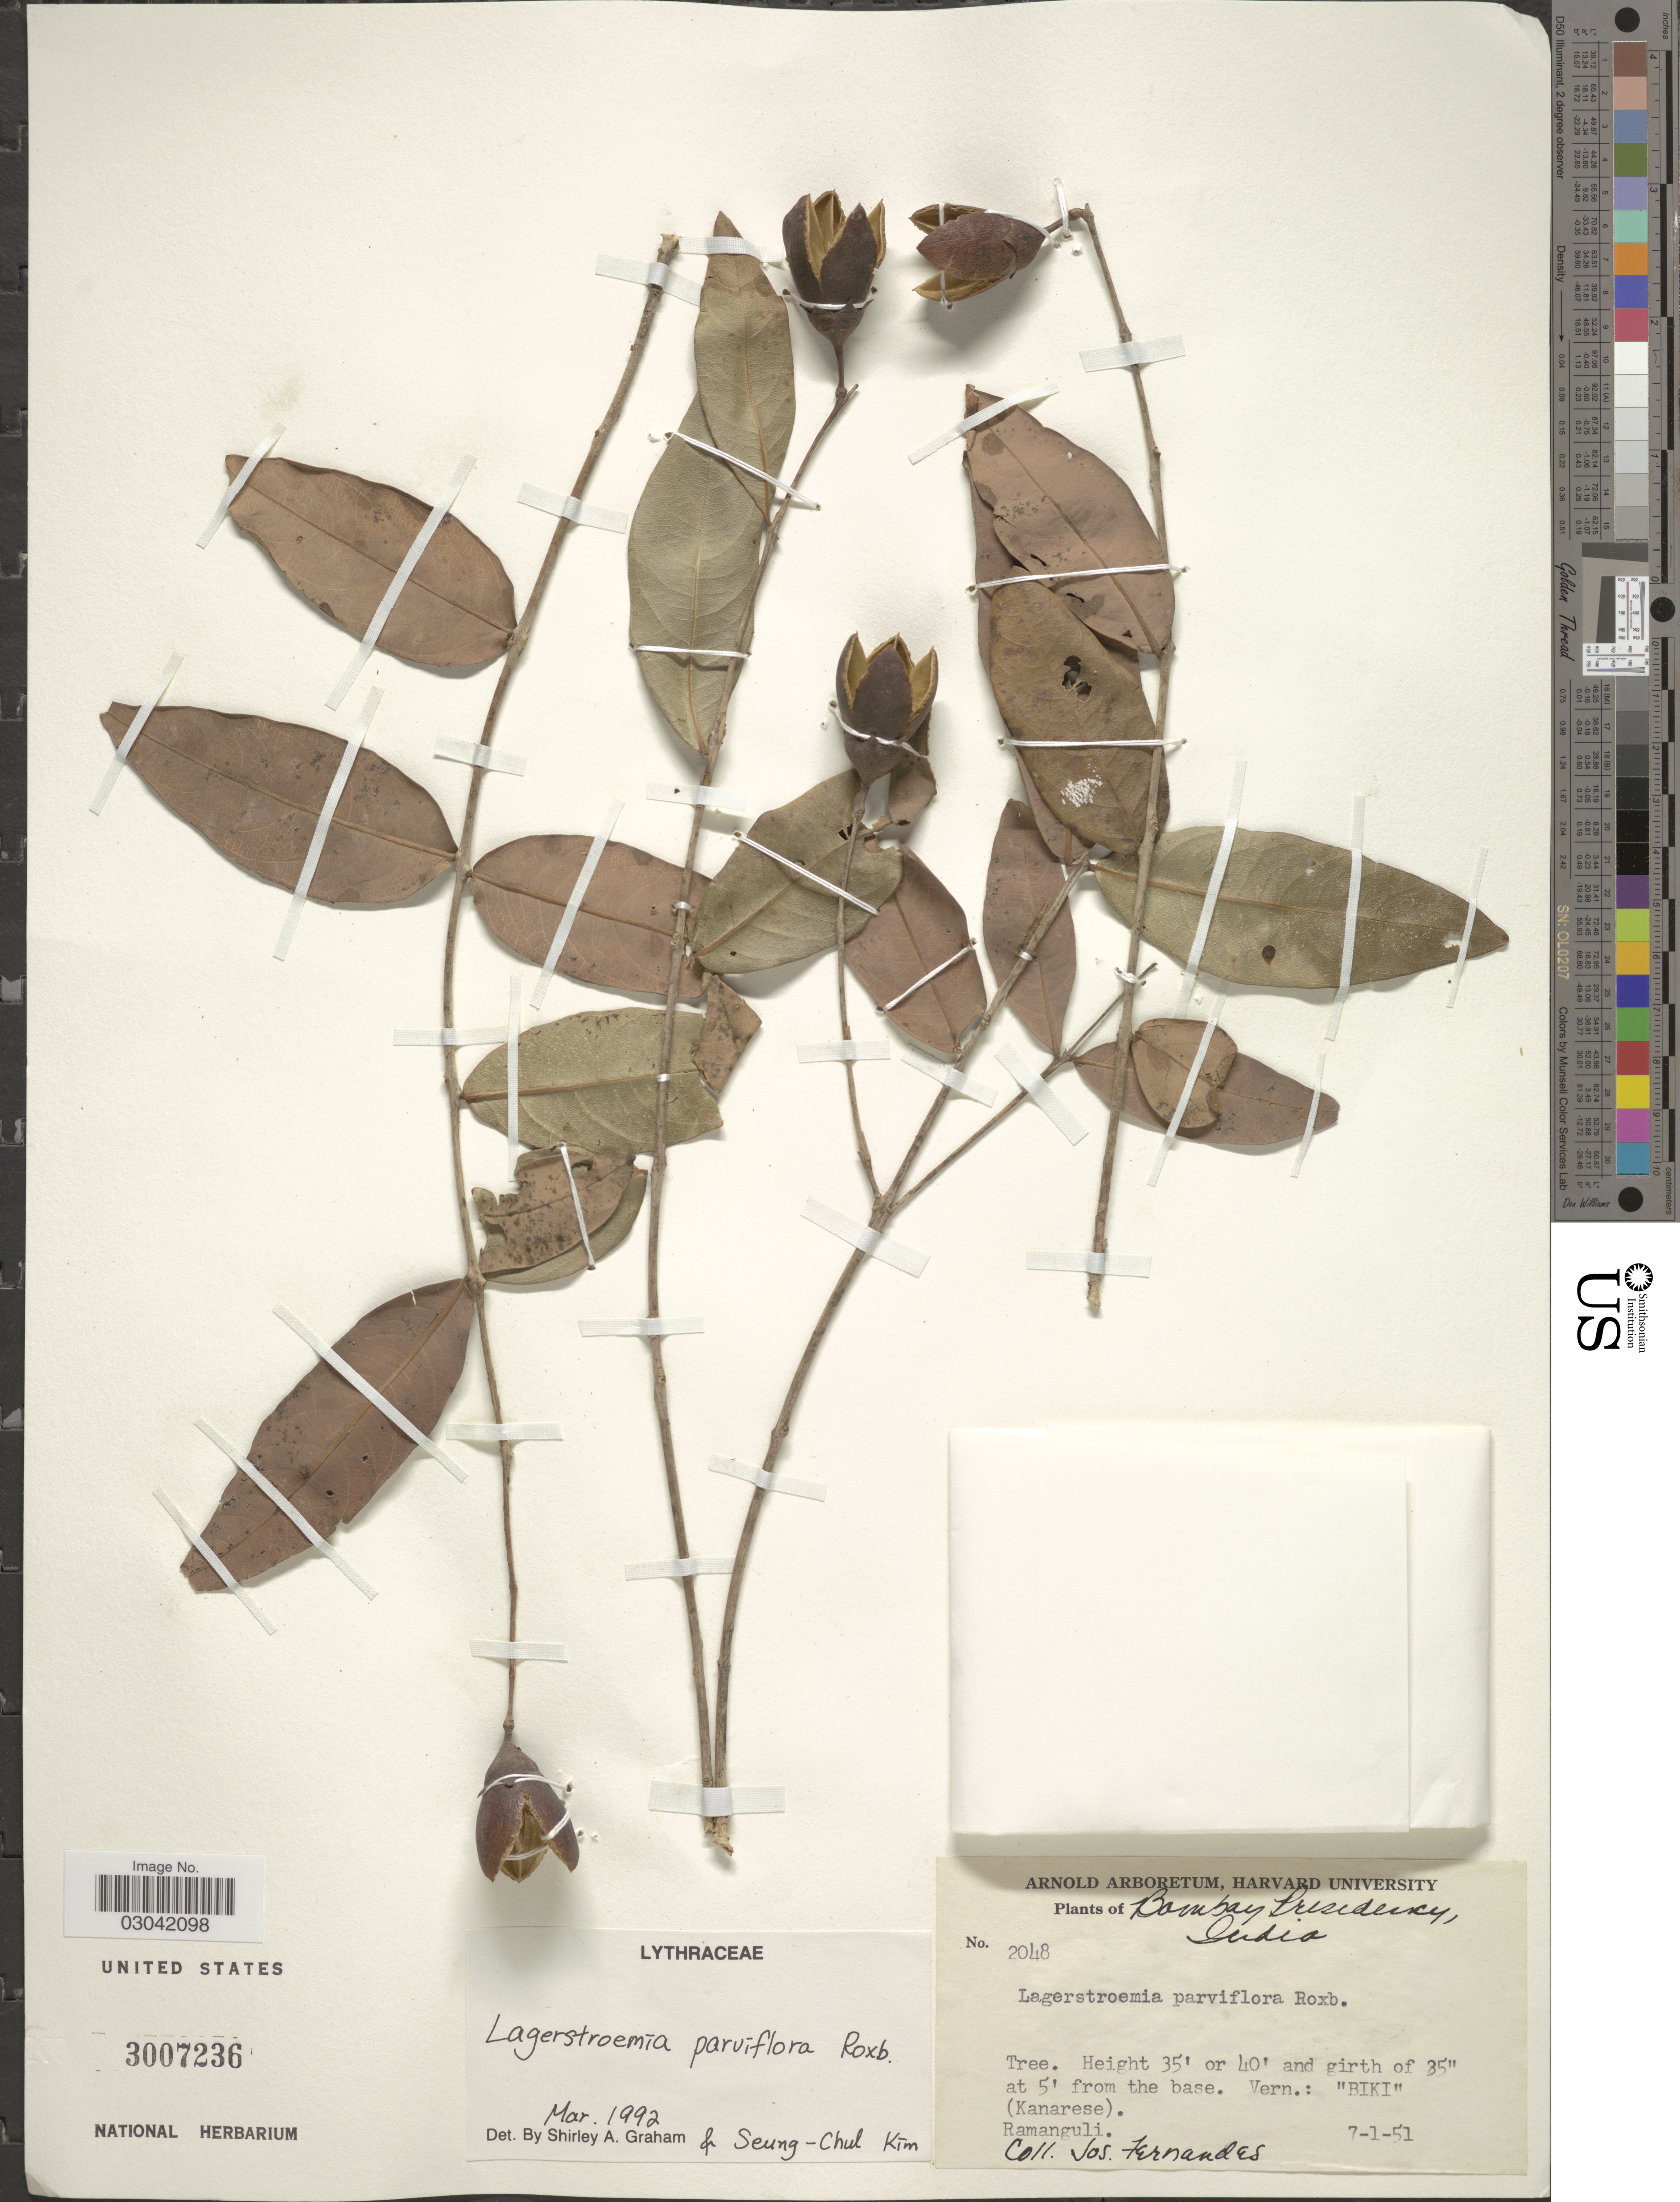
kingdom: Plantae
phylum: Tracheophyta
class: Magnoliopsida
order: Myrtales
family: Lythraceae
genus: Lagerstroemia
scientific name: Lagerstroemia parviflora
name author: Roxb.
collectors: J. Fernandes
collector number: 2048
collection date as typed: Transcribed d/m/y: 7/1/51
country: India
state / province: Karnataka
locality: Bombay Presidency. Ramanguli.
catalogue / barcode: US 3007236